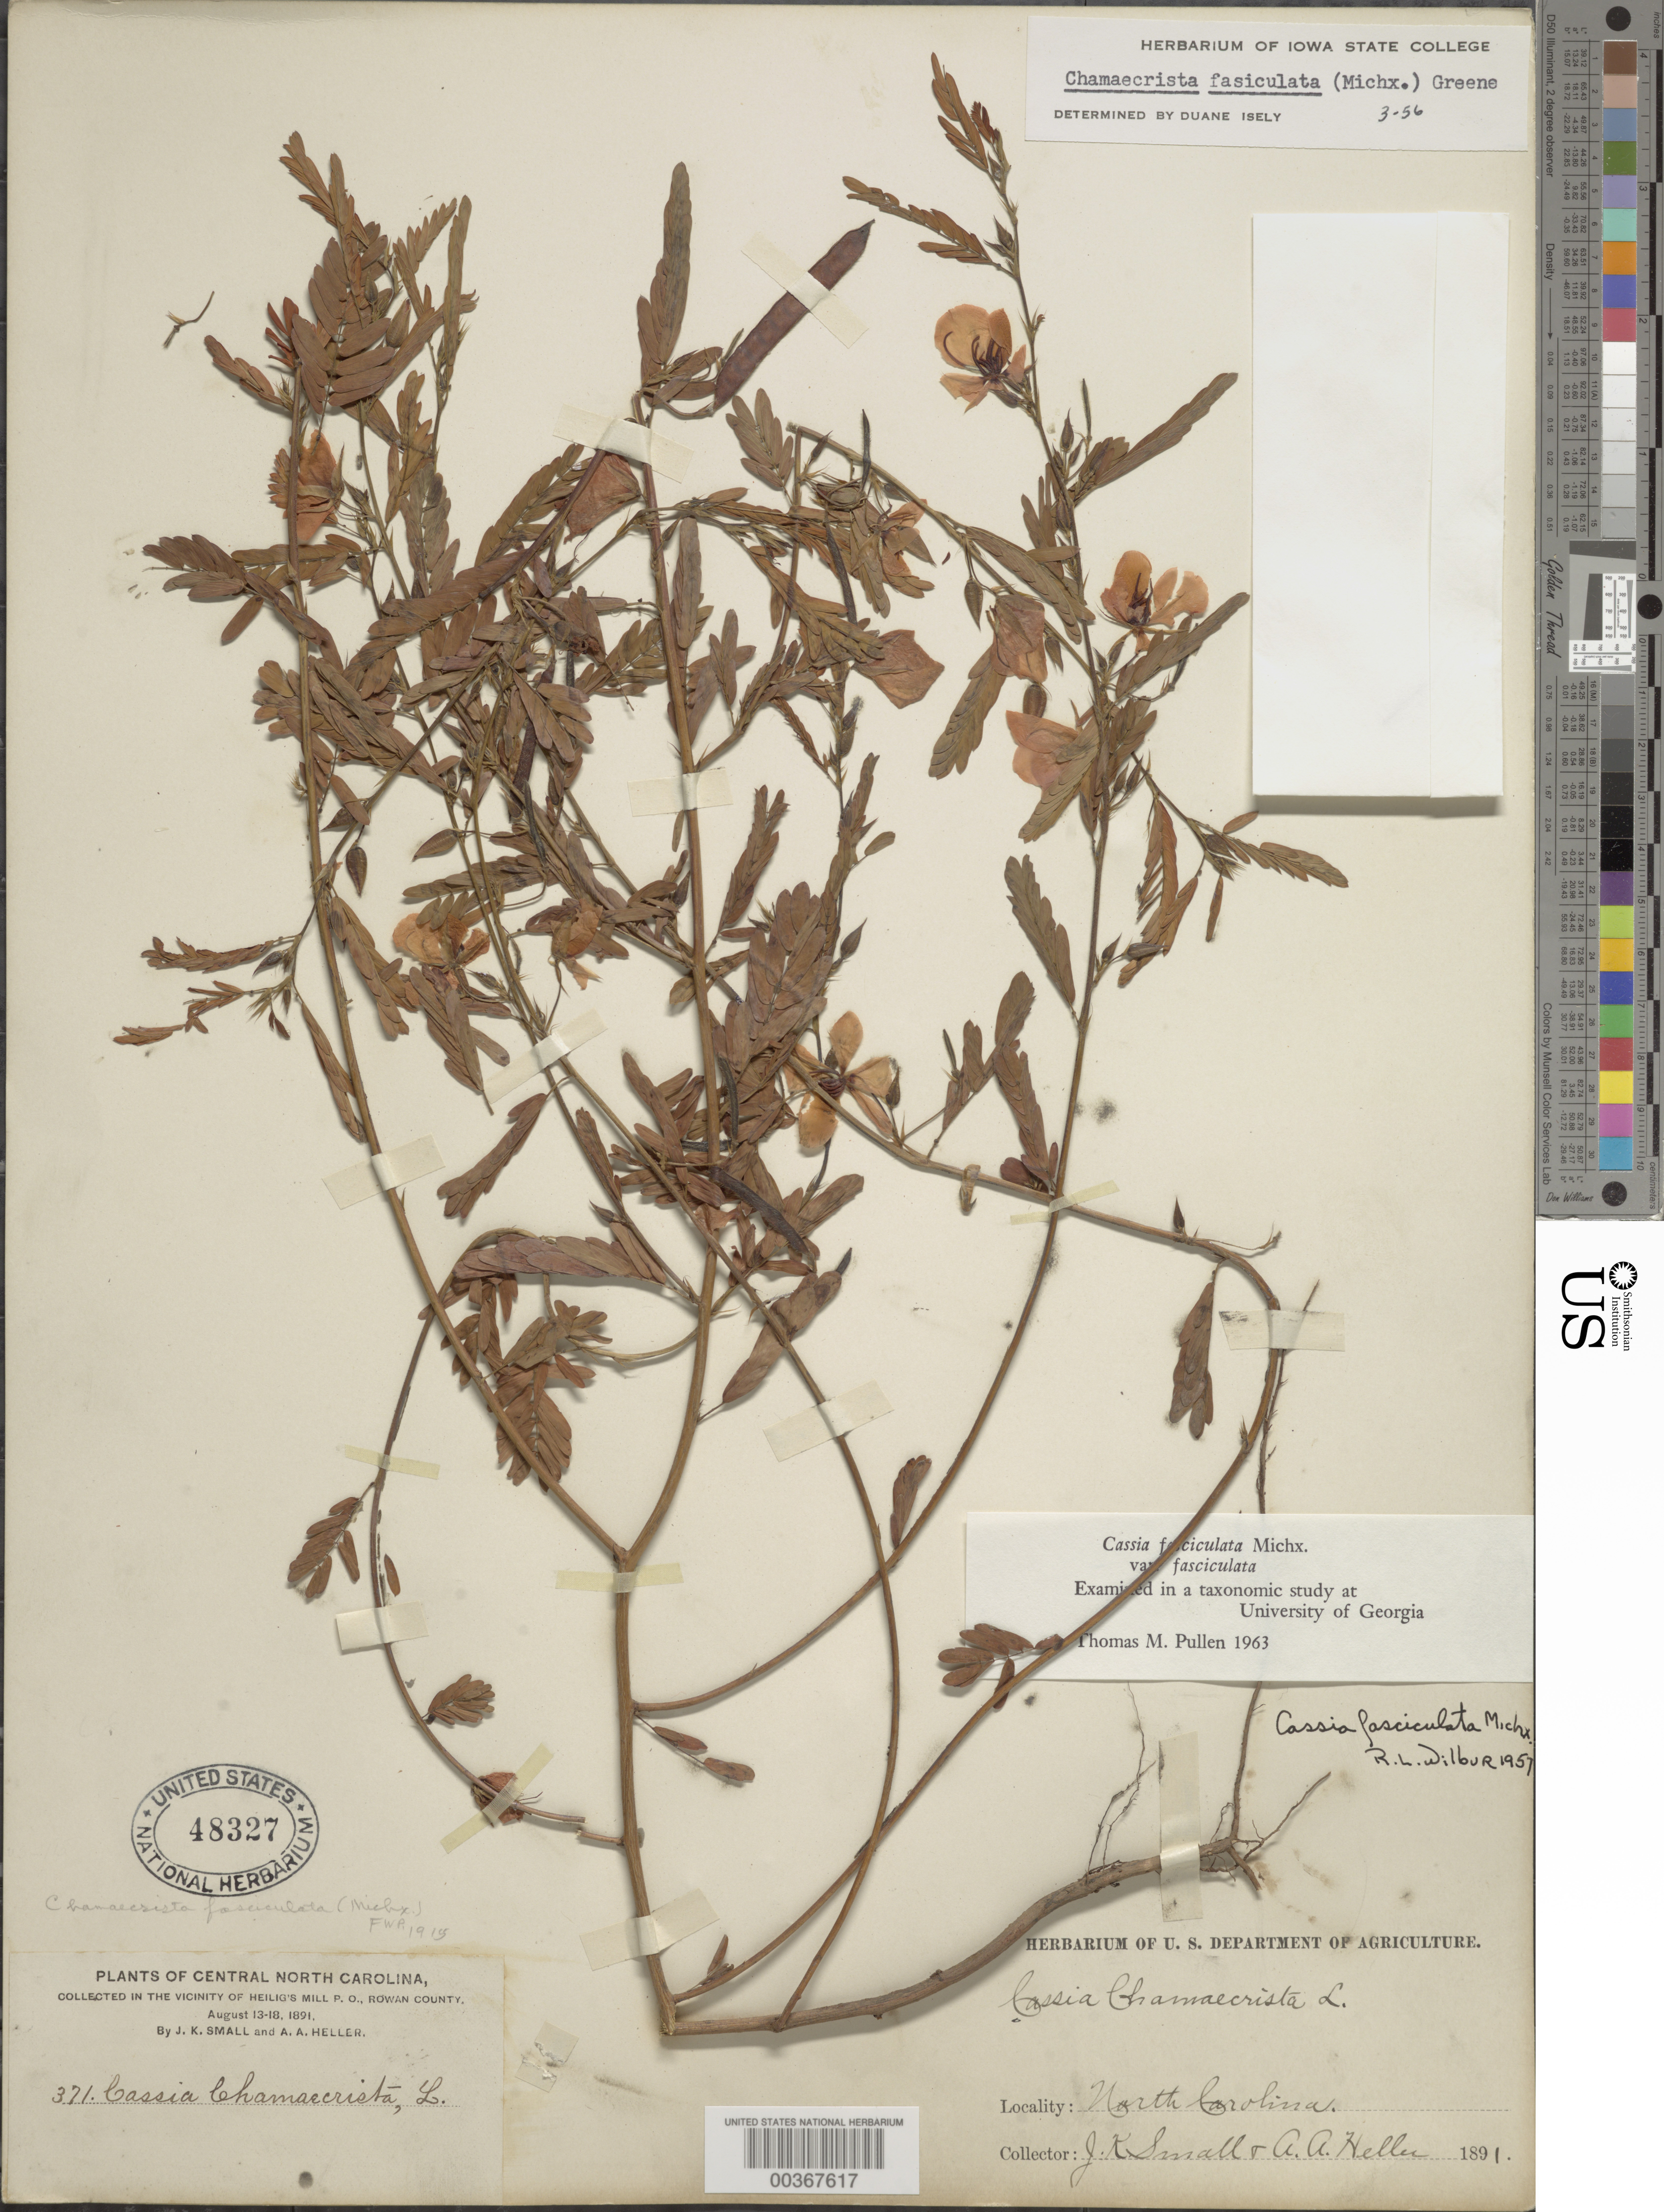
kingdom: Plantae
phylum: Tracheophyta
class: Magnoliopsida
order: Fabales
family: Fabaceae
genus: Chamaecrista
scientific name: Chamaecrista fasciculata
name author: (Michx.) Greene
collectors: J. K. Small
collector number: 371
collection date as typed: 13 Aug 1891 to 18 Aug 1891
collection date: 1891-08-13/1891-08-18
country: United States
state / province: North Carolina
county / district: Rowan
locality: Vicinity of heilig's mill post office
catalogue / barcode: US 48327